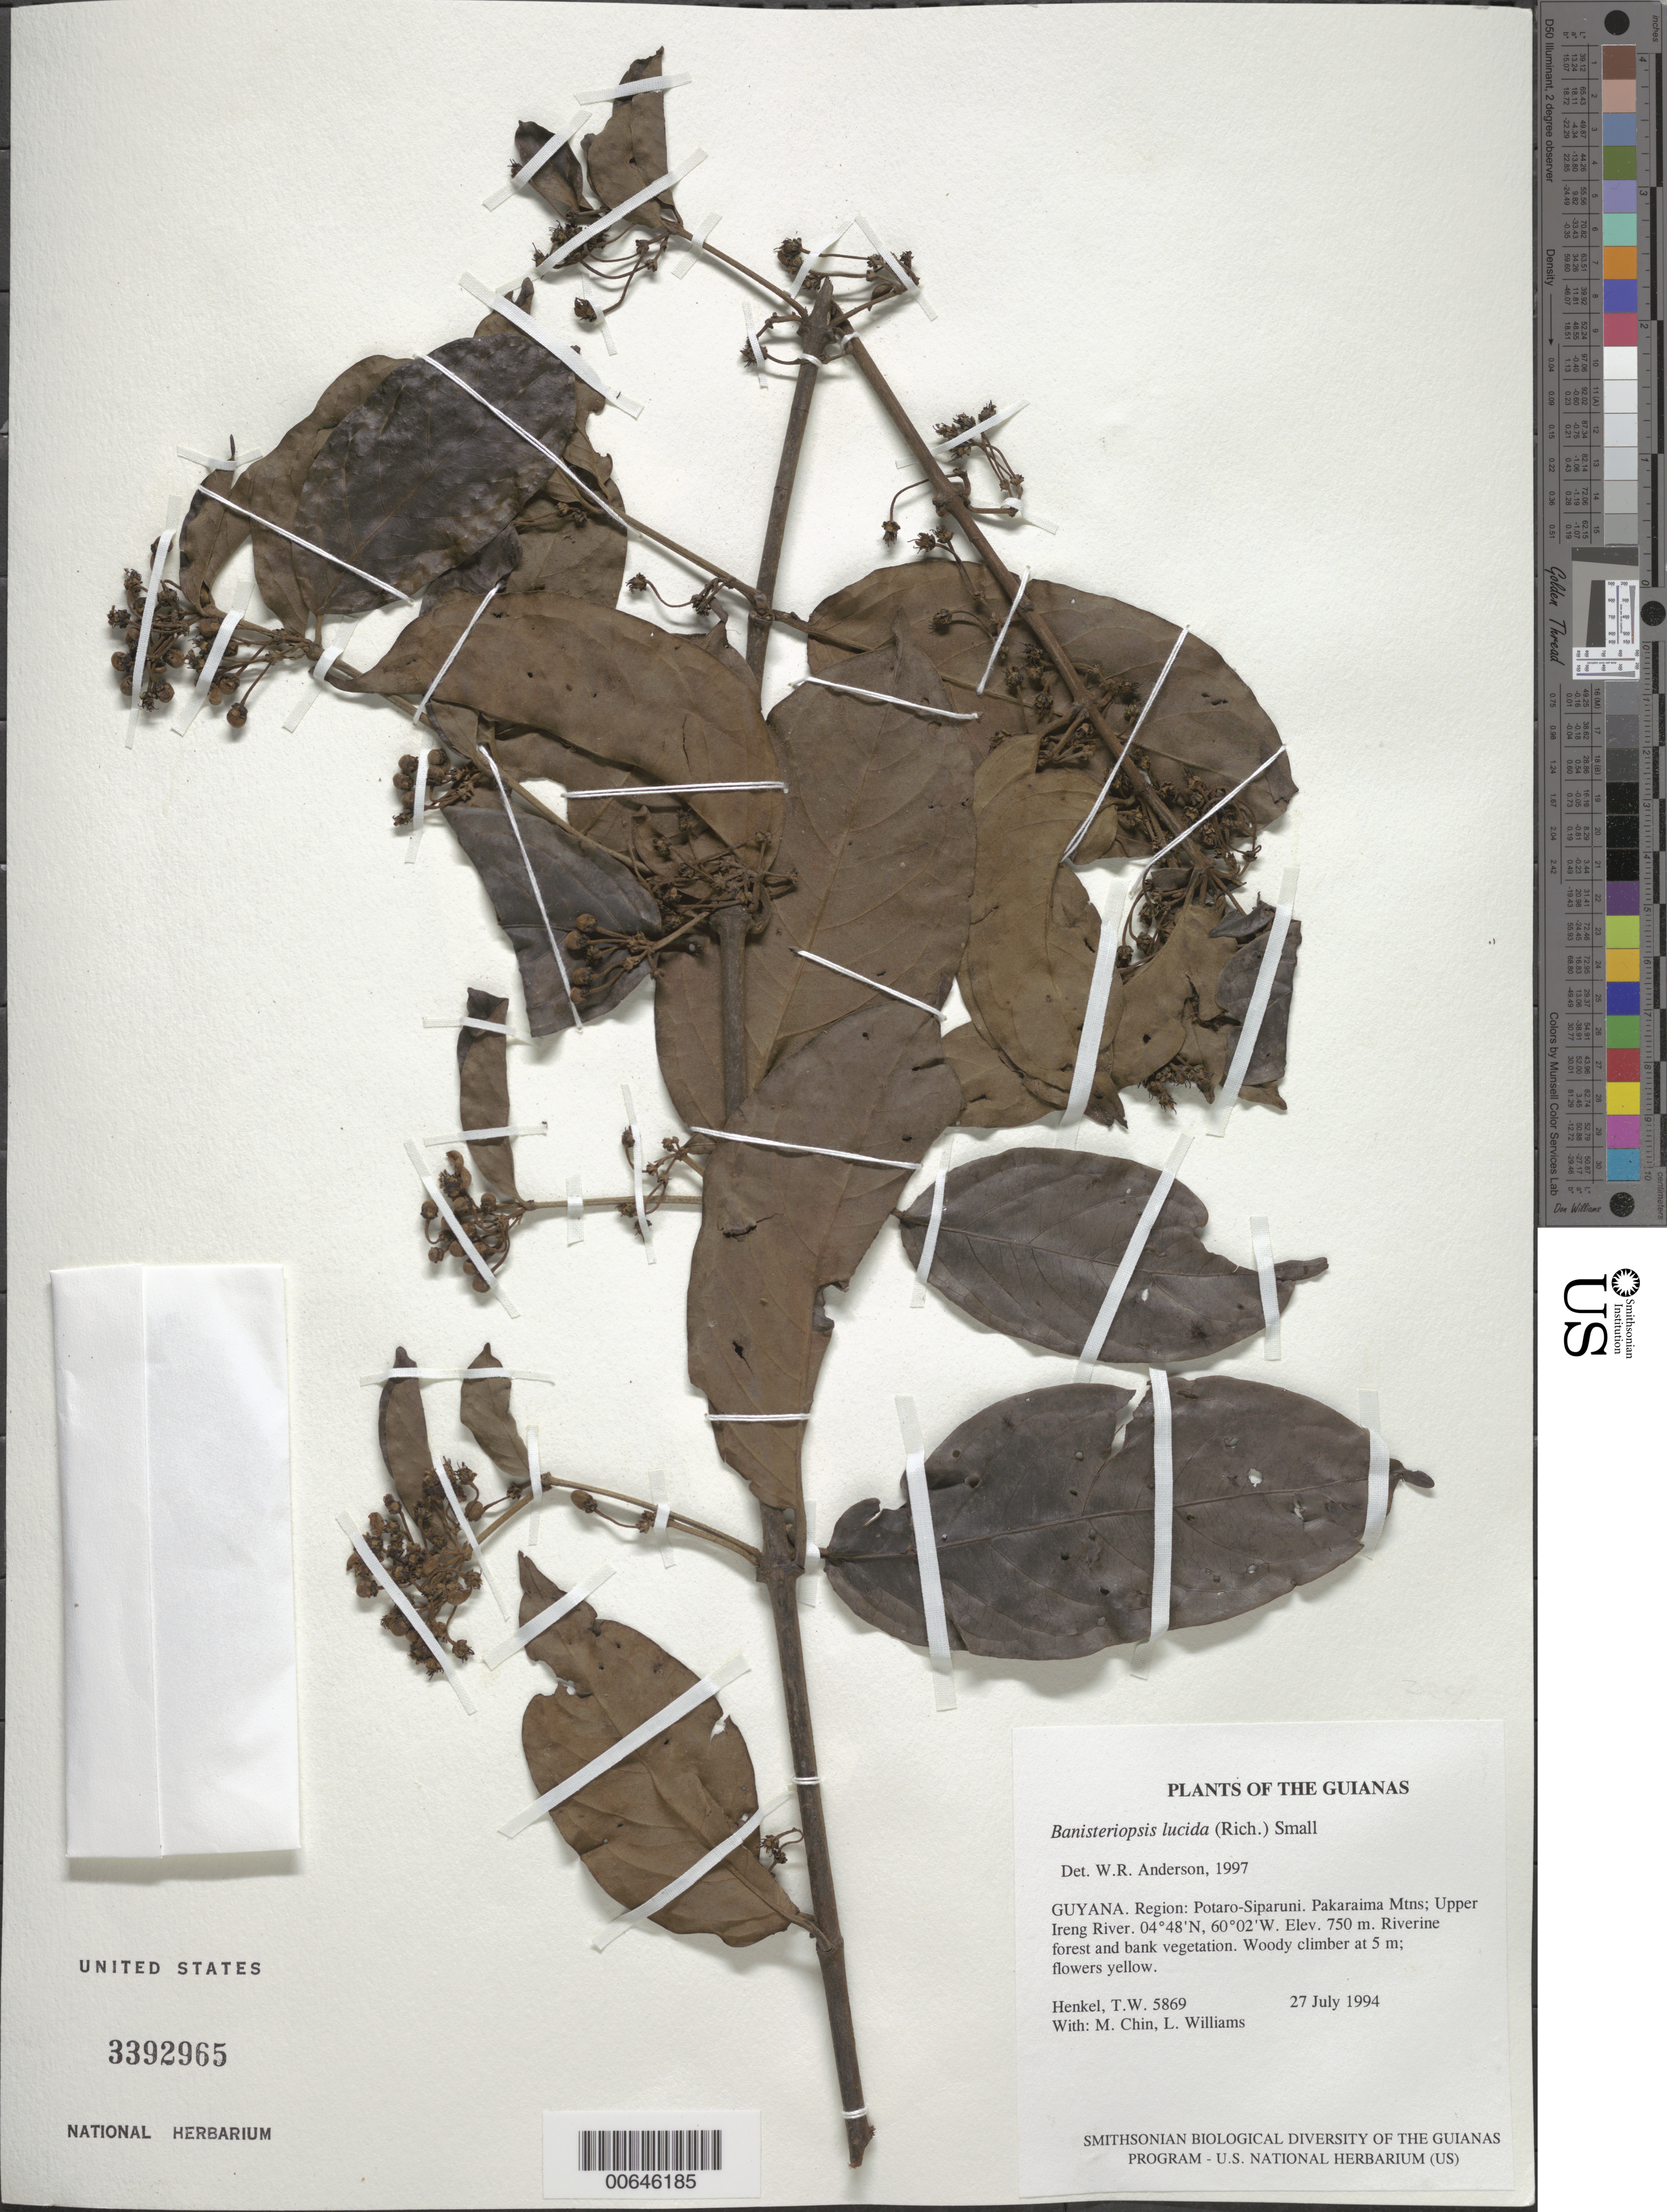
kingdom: Plantae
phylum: Tracheophyta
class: Magnoliopsida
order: Malpighiales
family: Malpighiaceae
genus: Banisteriopsis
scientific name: Banisteriopsis lucida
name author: (Rich.) Small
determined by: Anderson, W. R., (MICH), University of Michigan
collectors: T. Henkel, M. Chin & L. Williams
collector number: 5869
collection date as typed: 27 July 1994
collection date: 1994-07-27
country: Guyana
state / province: Potaro-Siparuni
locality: Pakaraima Mtns; Upper Ireng River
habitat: Riverine forest and bank vegetation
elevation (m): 750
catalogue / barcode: US 3392965